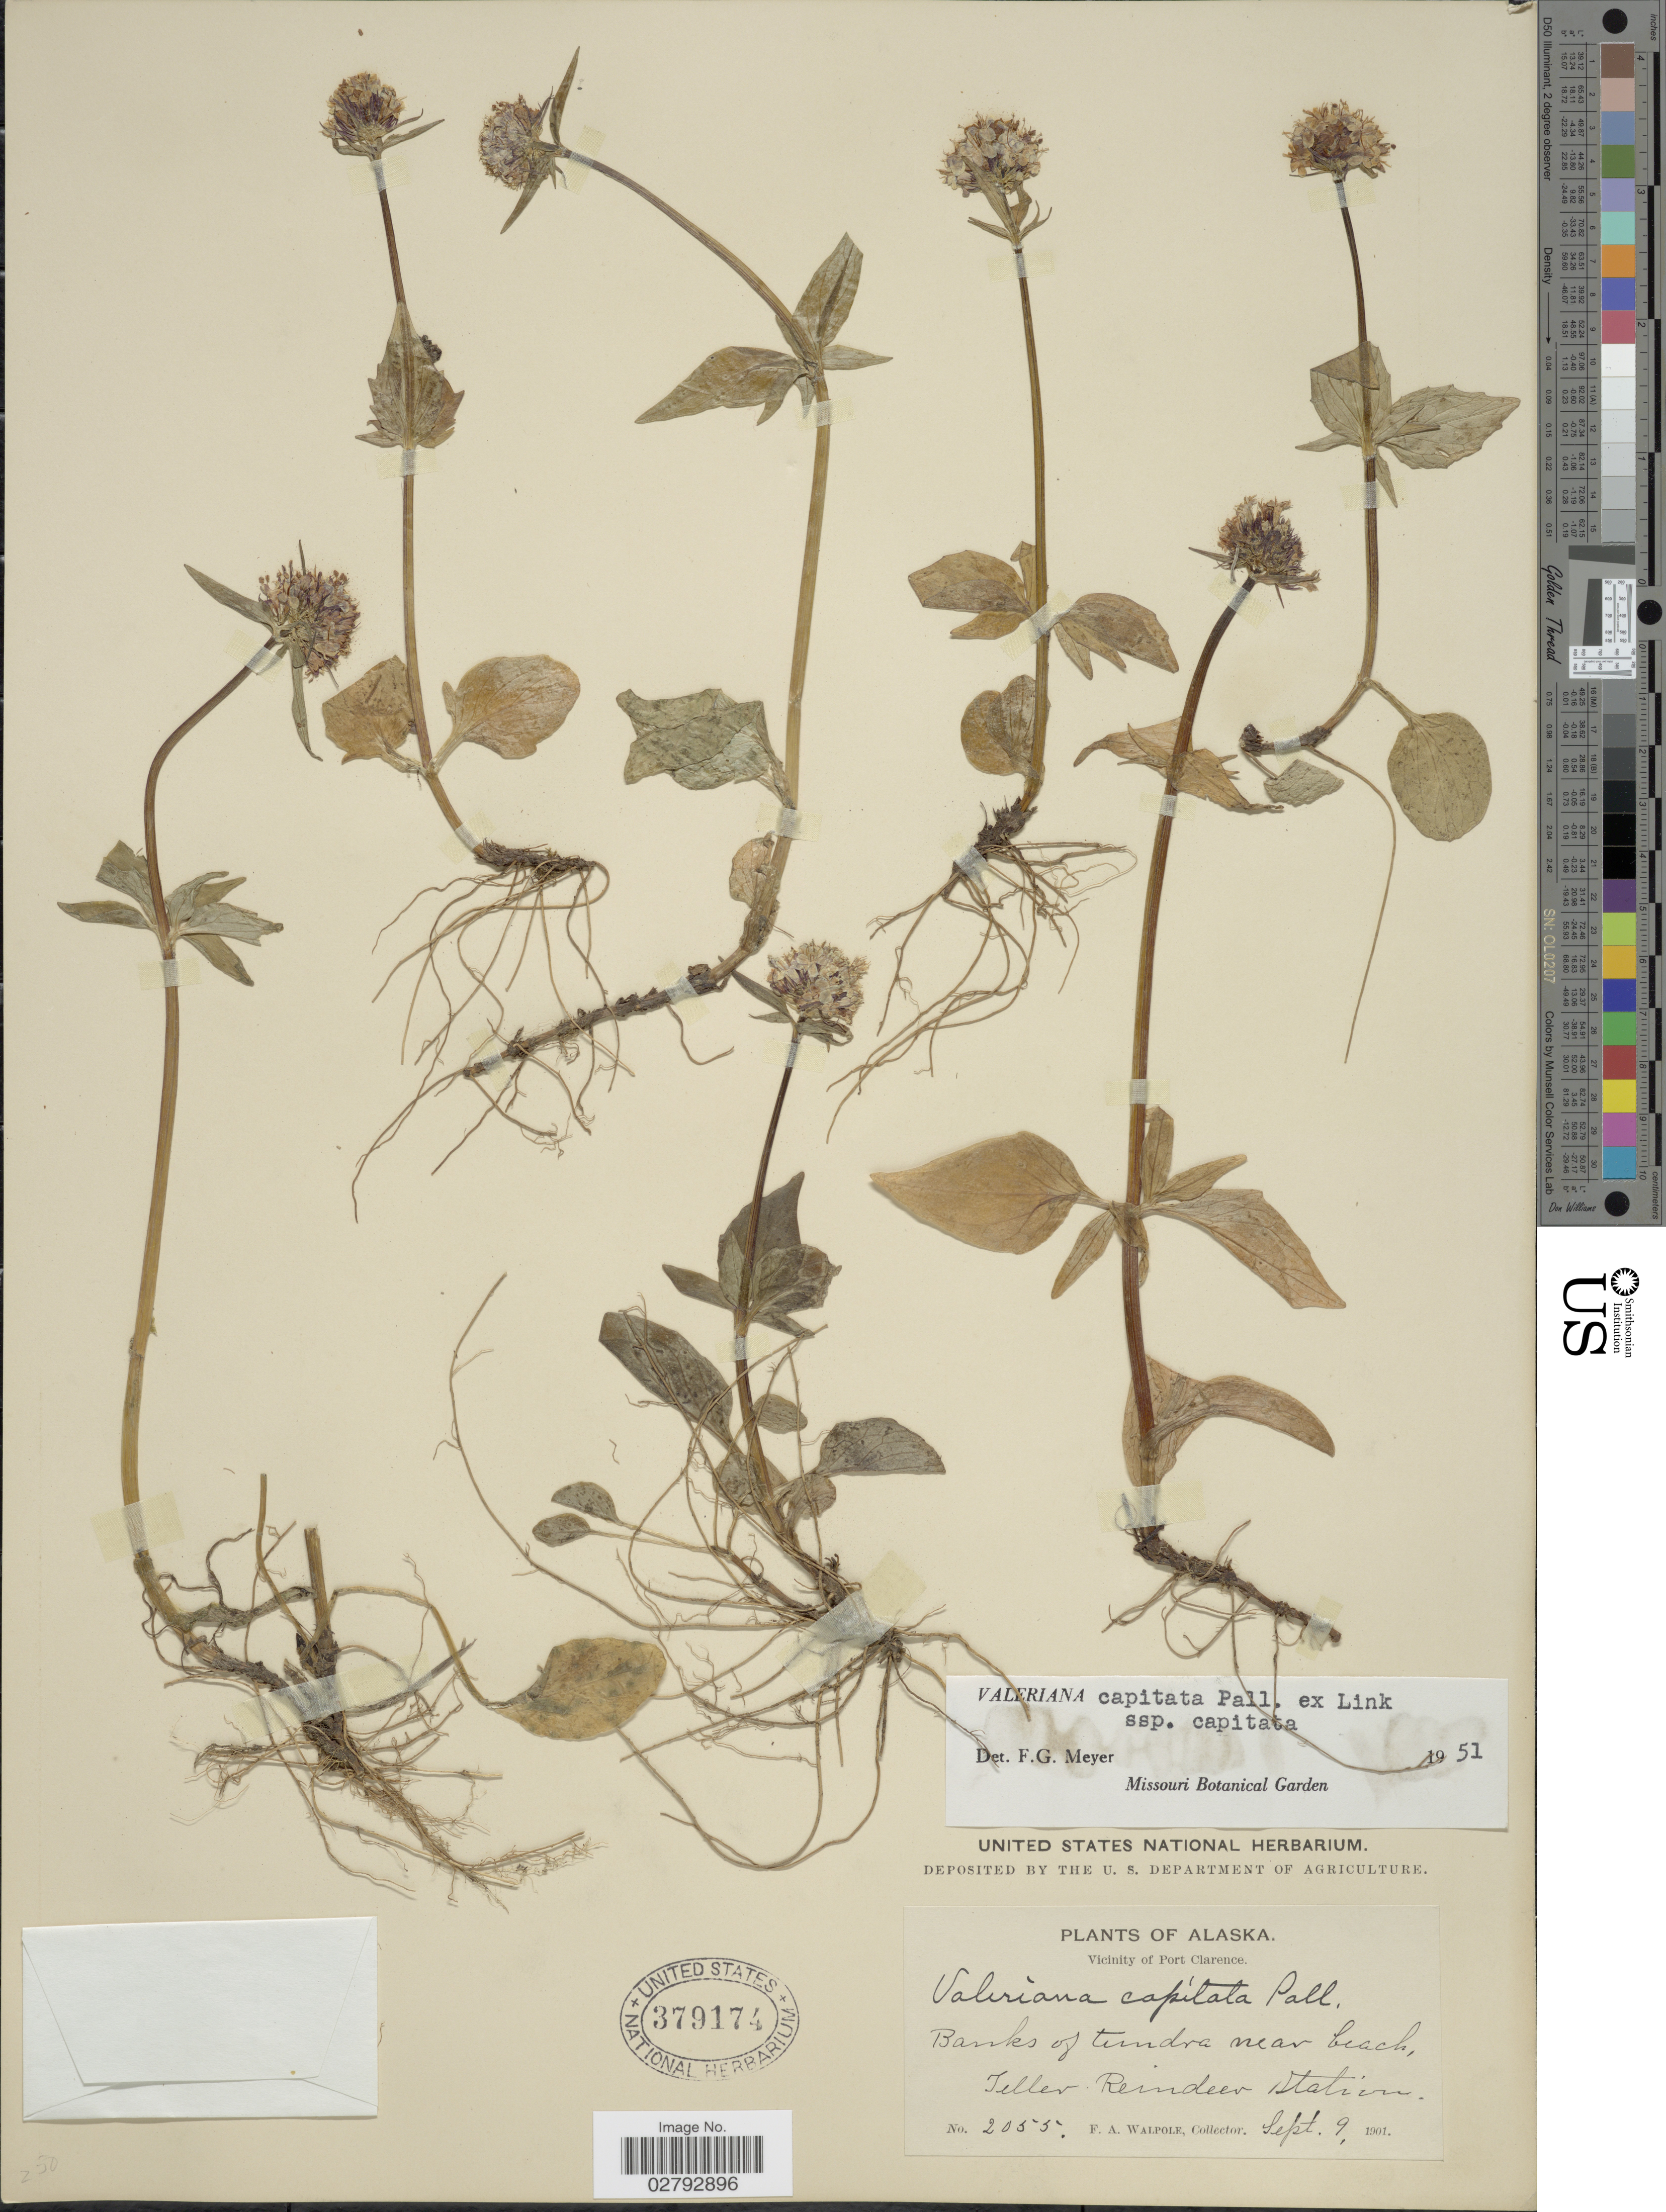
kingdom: Plantae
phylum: Tracheophyta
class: Magnoliopsida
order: Dipsacales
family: Caprifoliaceae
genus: Valeriana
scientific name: Valeriana capitata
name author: Link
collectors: F. Walpole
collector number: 2055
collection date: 1901-09-09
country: United States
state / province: Alaska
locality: Vicinity of Port Clarence. Banks of tundra near beach, Teller Reindeer Station.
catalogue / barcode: US 379174